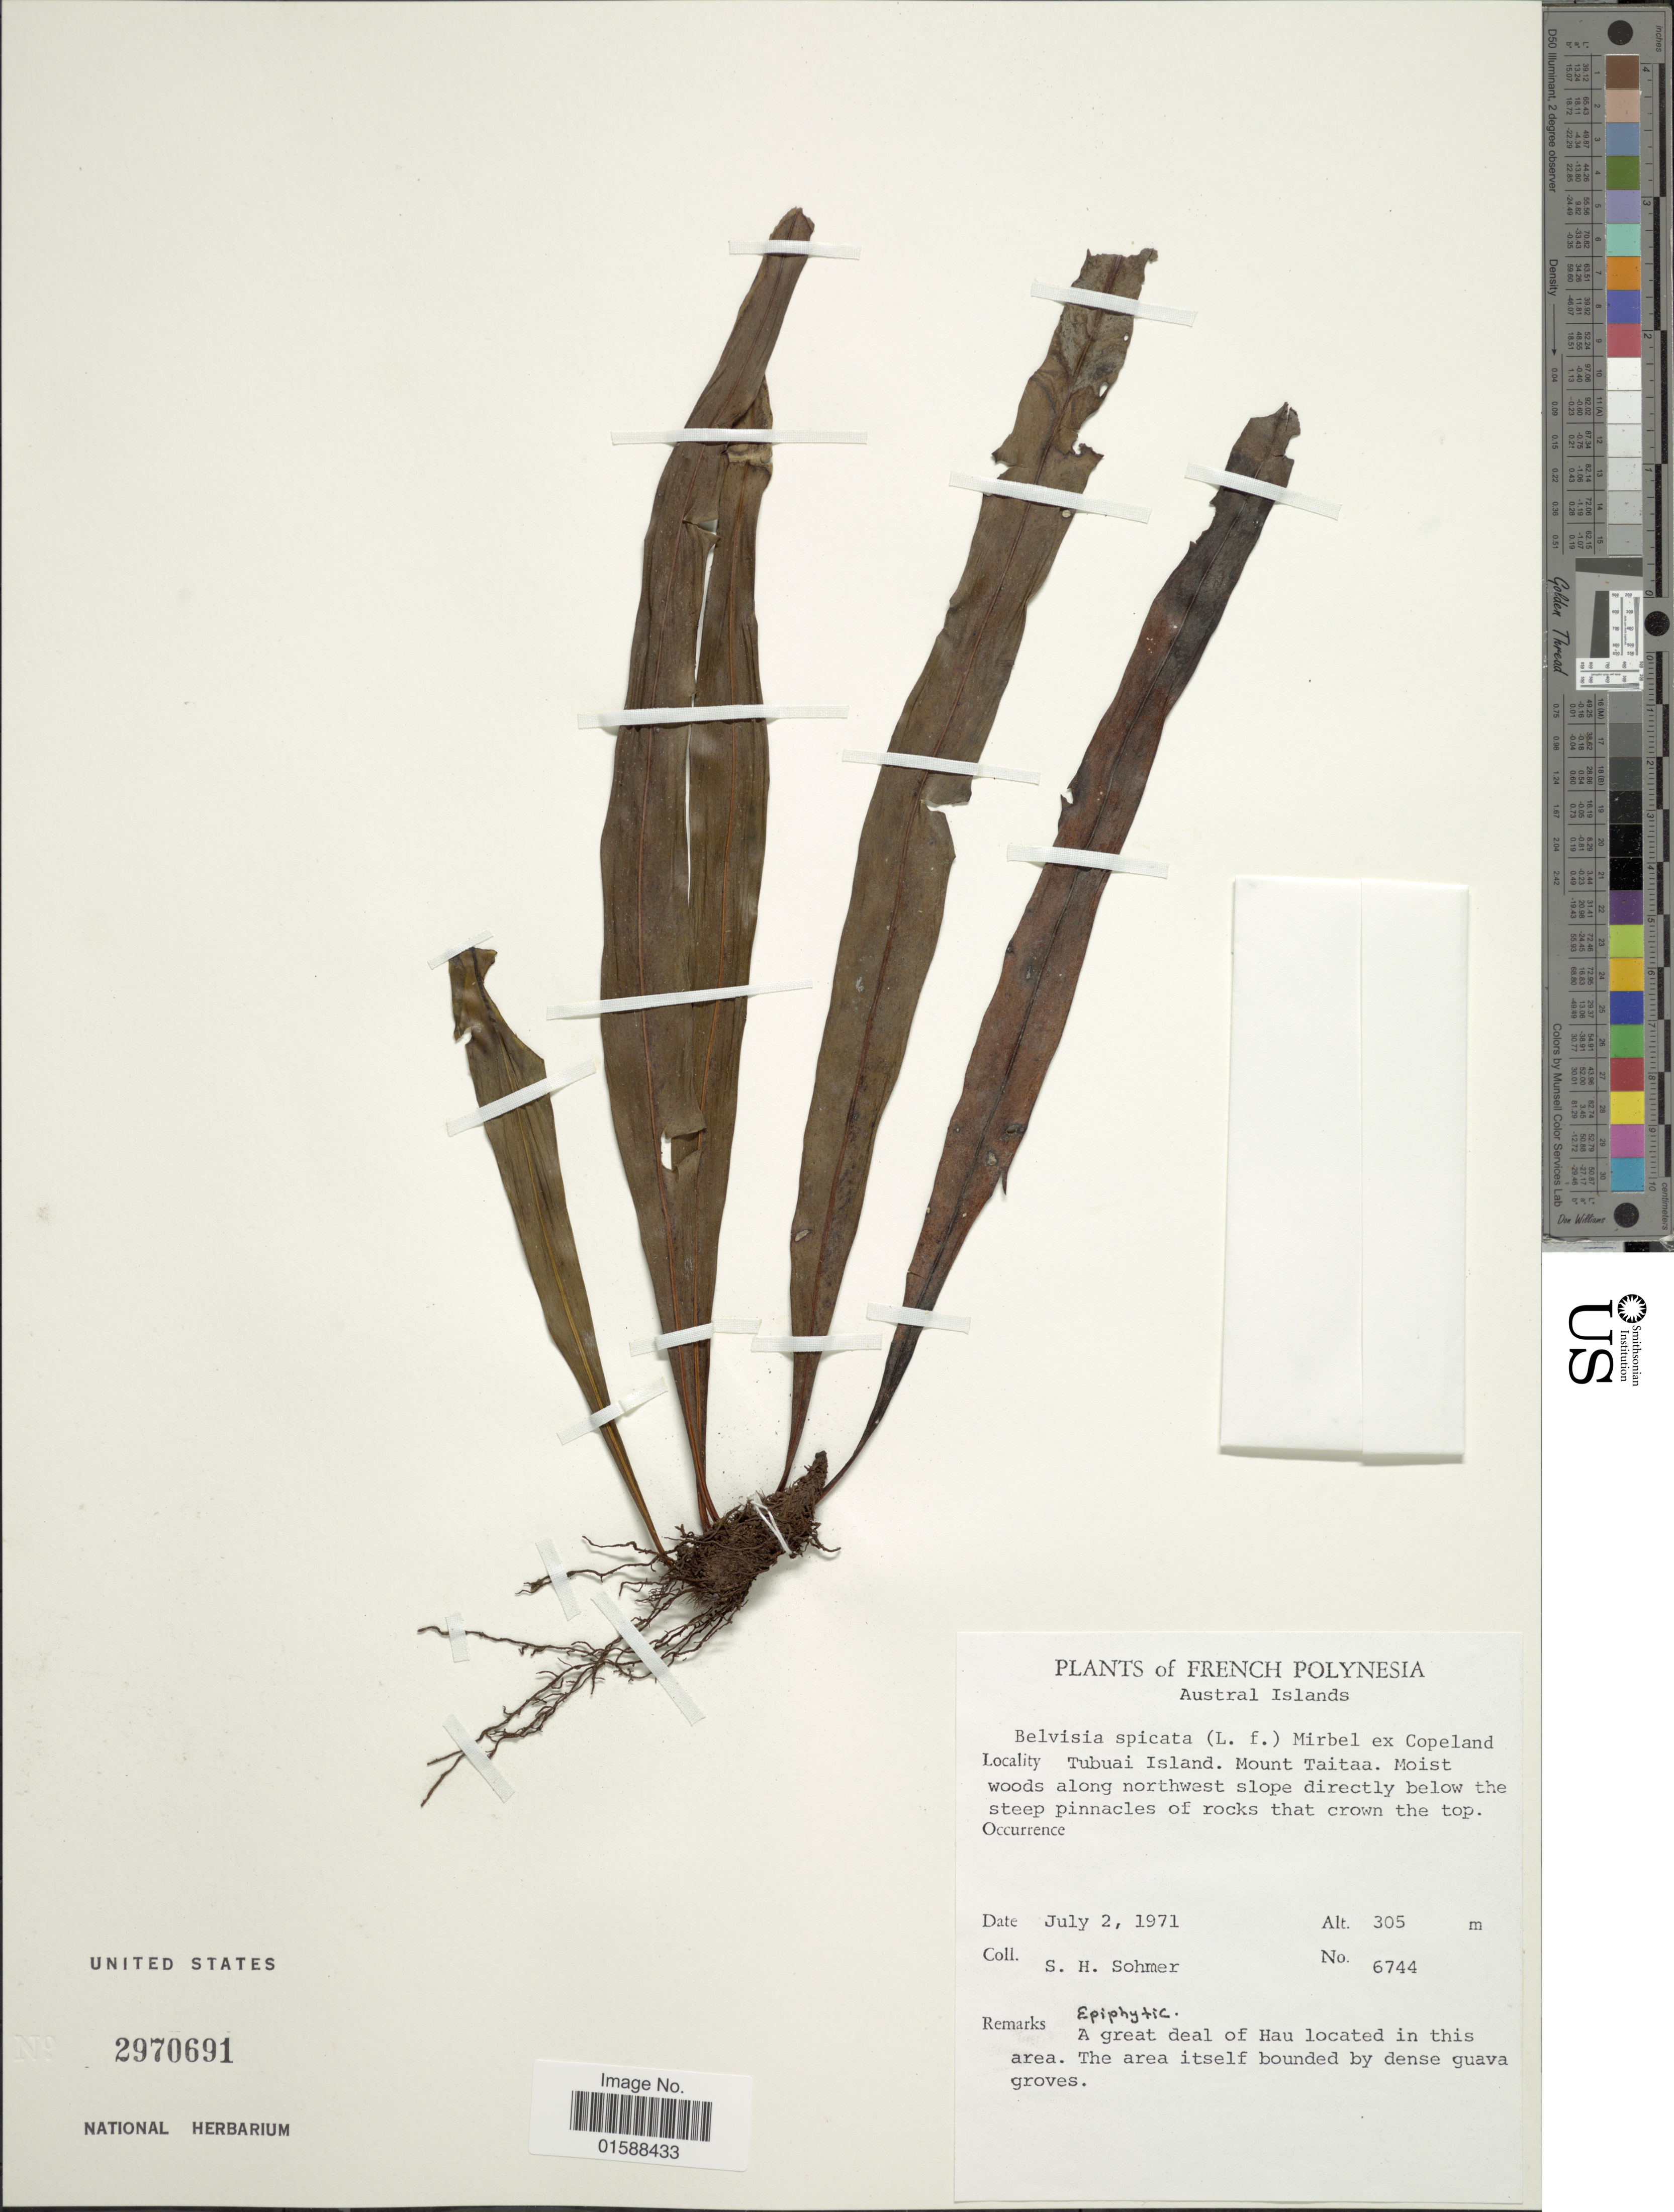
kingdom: Plantae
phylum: Tracheophyta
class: Polypodiopsida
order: Polypodiales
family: Polypodiaceae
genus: Lepisorus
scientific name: Lepisorus mucronatus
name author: (Fée) Li S. Wang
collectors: S. H. Sohmer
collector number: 6744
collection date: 1971-07-02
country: French Polynesia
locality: Austral Islands. Tubuai Island. Mount Taitaa. Moist woods along northwest slope directly below the steep pinnacles of rocks that crown the top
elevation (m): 305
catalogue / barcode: US 2970691